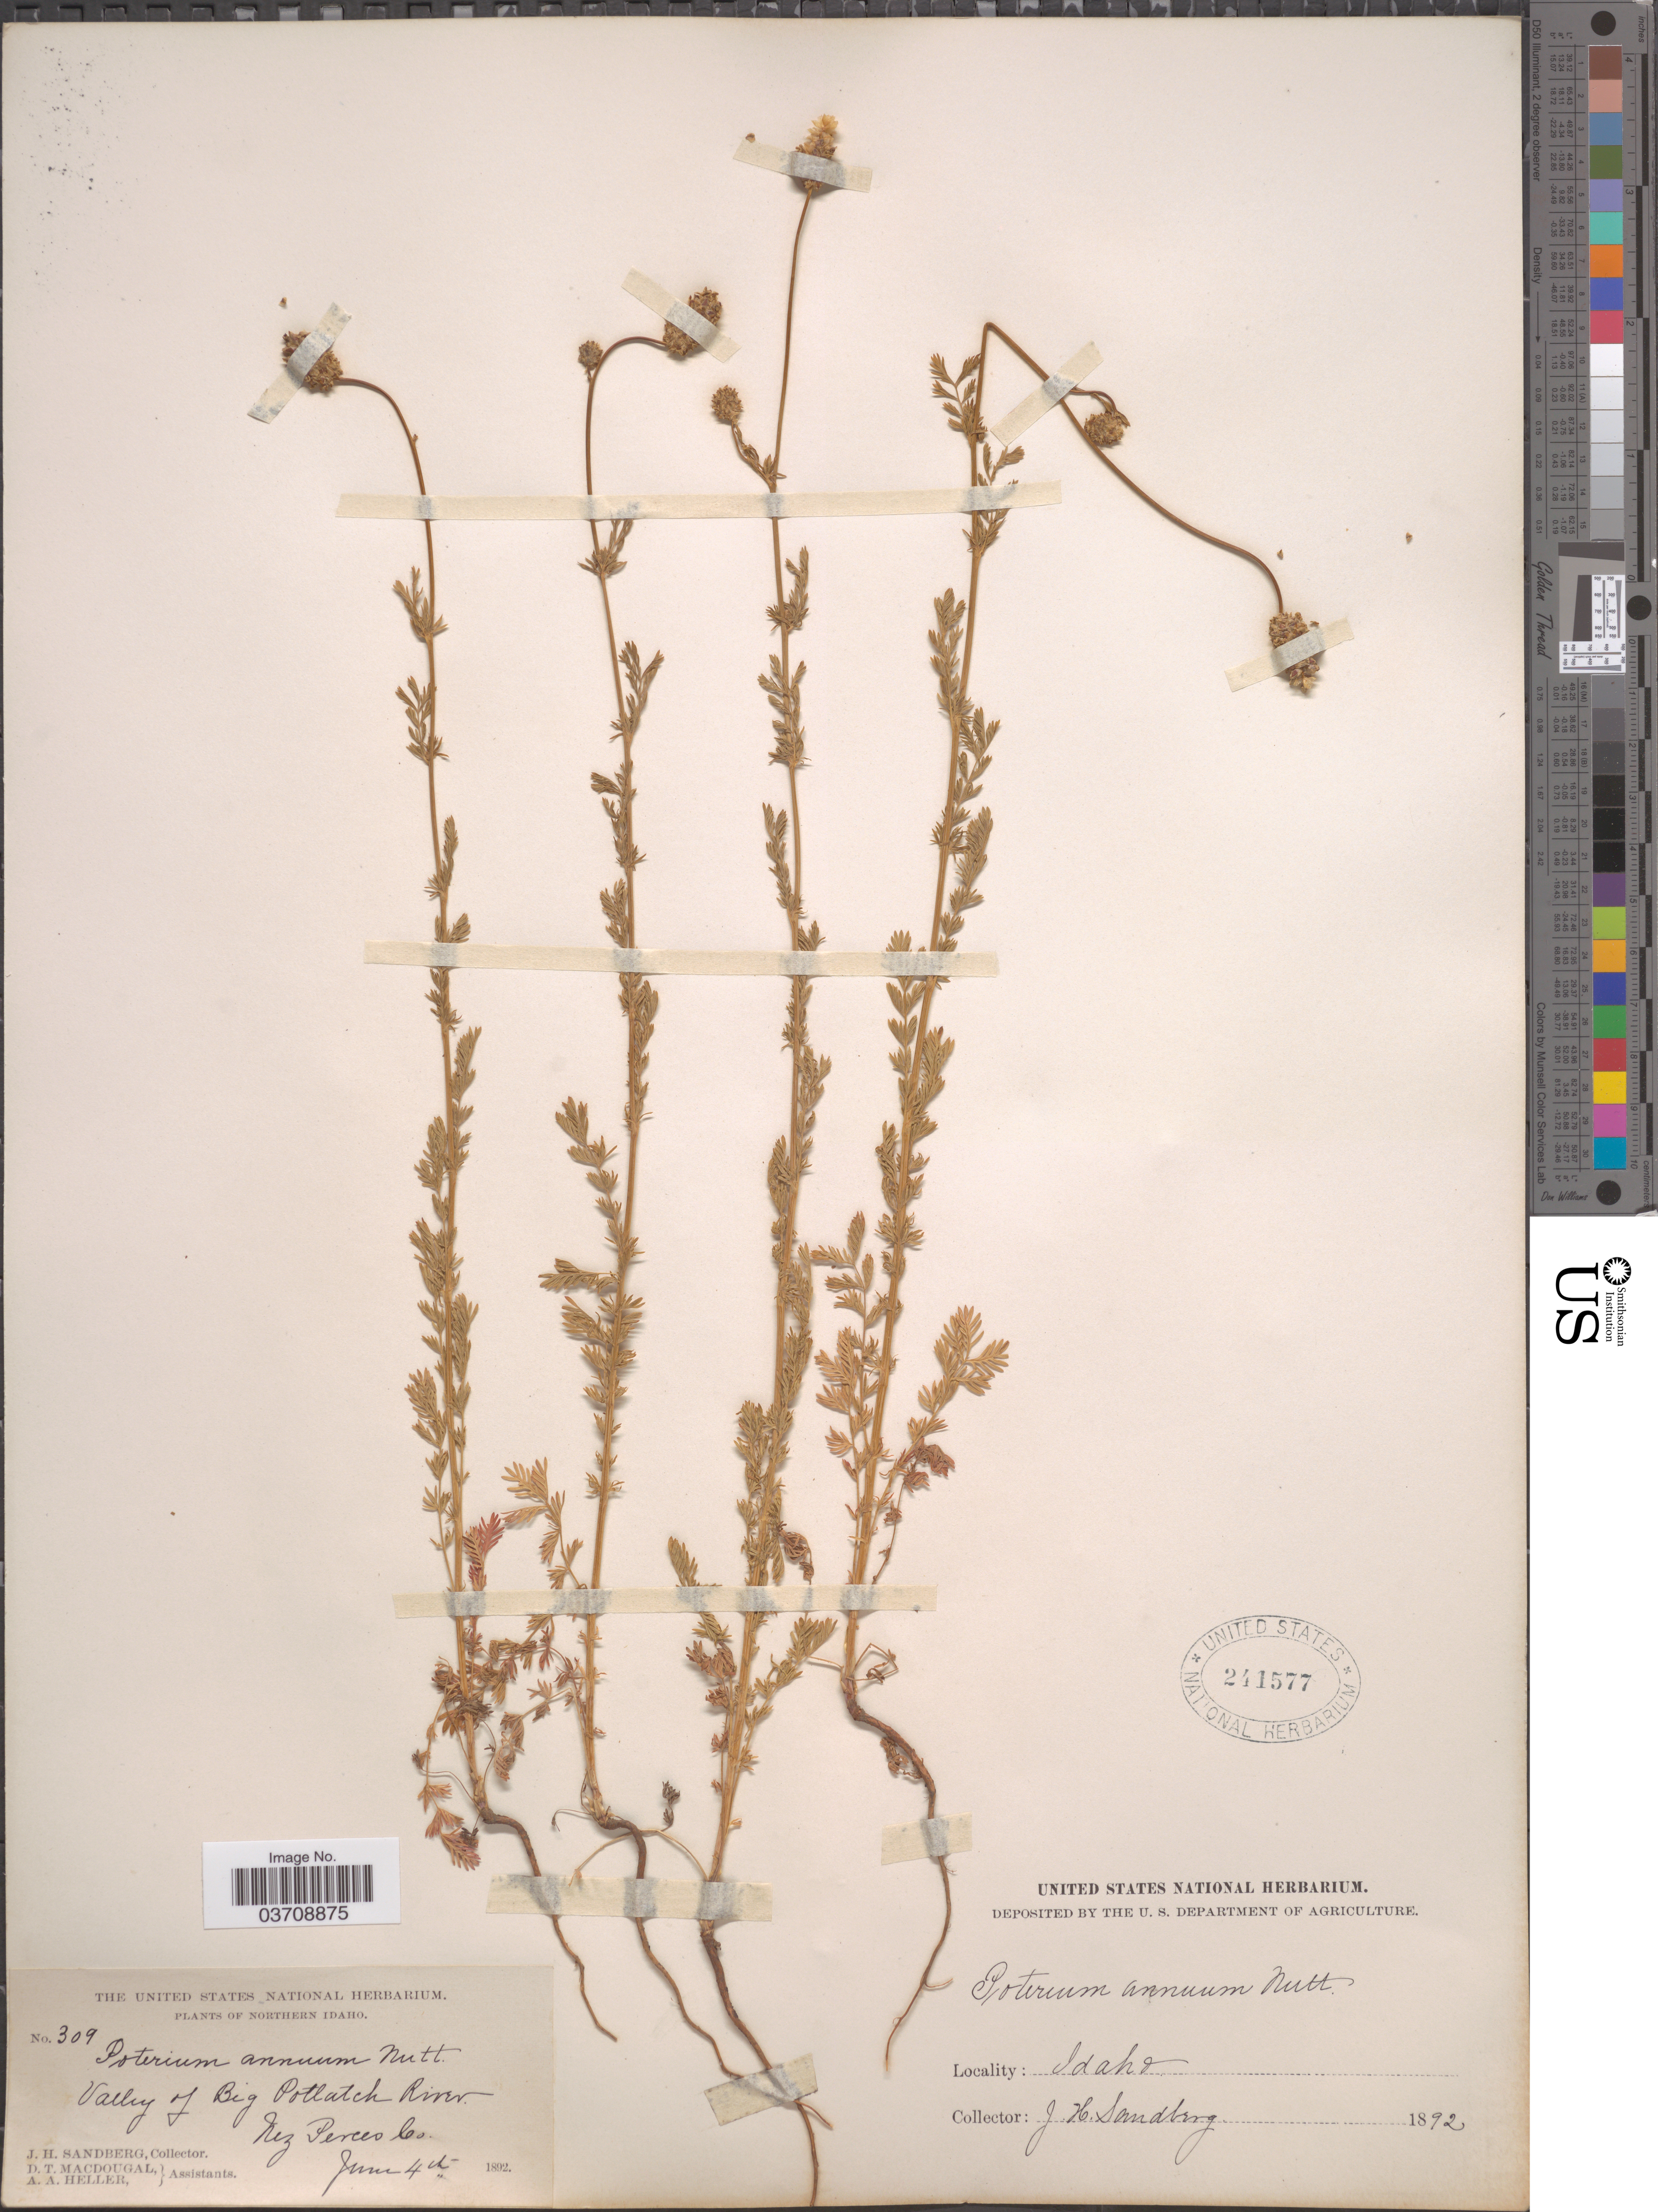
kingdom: Plantae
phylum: Tracheophyta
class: Magnoliopsida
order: Rosales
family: Rosaceae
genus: Sanguisorba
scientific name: Sanguisorba occidentalis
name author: Nutt.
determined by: Strong, Mark T., (BOT), Smithsonian Institution - National Museum of Natural History (UNITED STATES)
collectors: J. H. Sandberg, D. T. MacDougal & A. A. Heller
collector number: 309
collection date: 1892-06-04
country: United States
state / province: Idaho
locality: Northern Idaho. Valley of Big Potlatch River. Nez Perces Co.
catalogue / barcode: US 241577